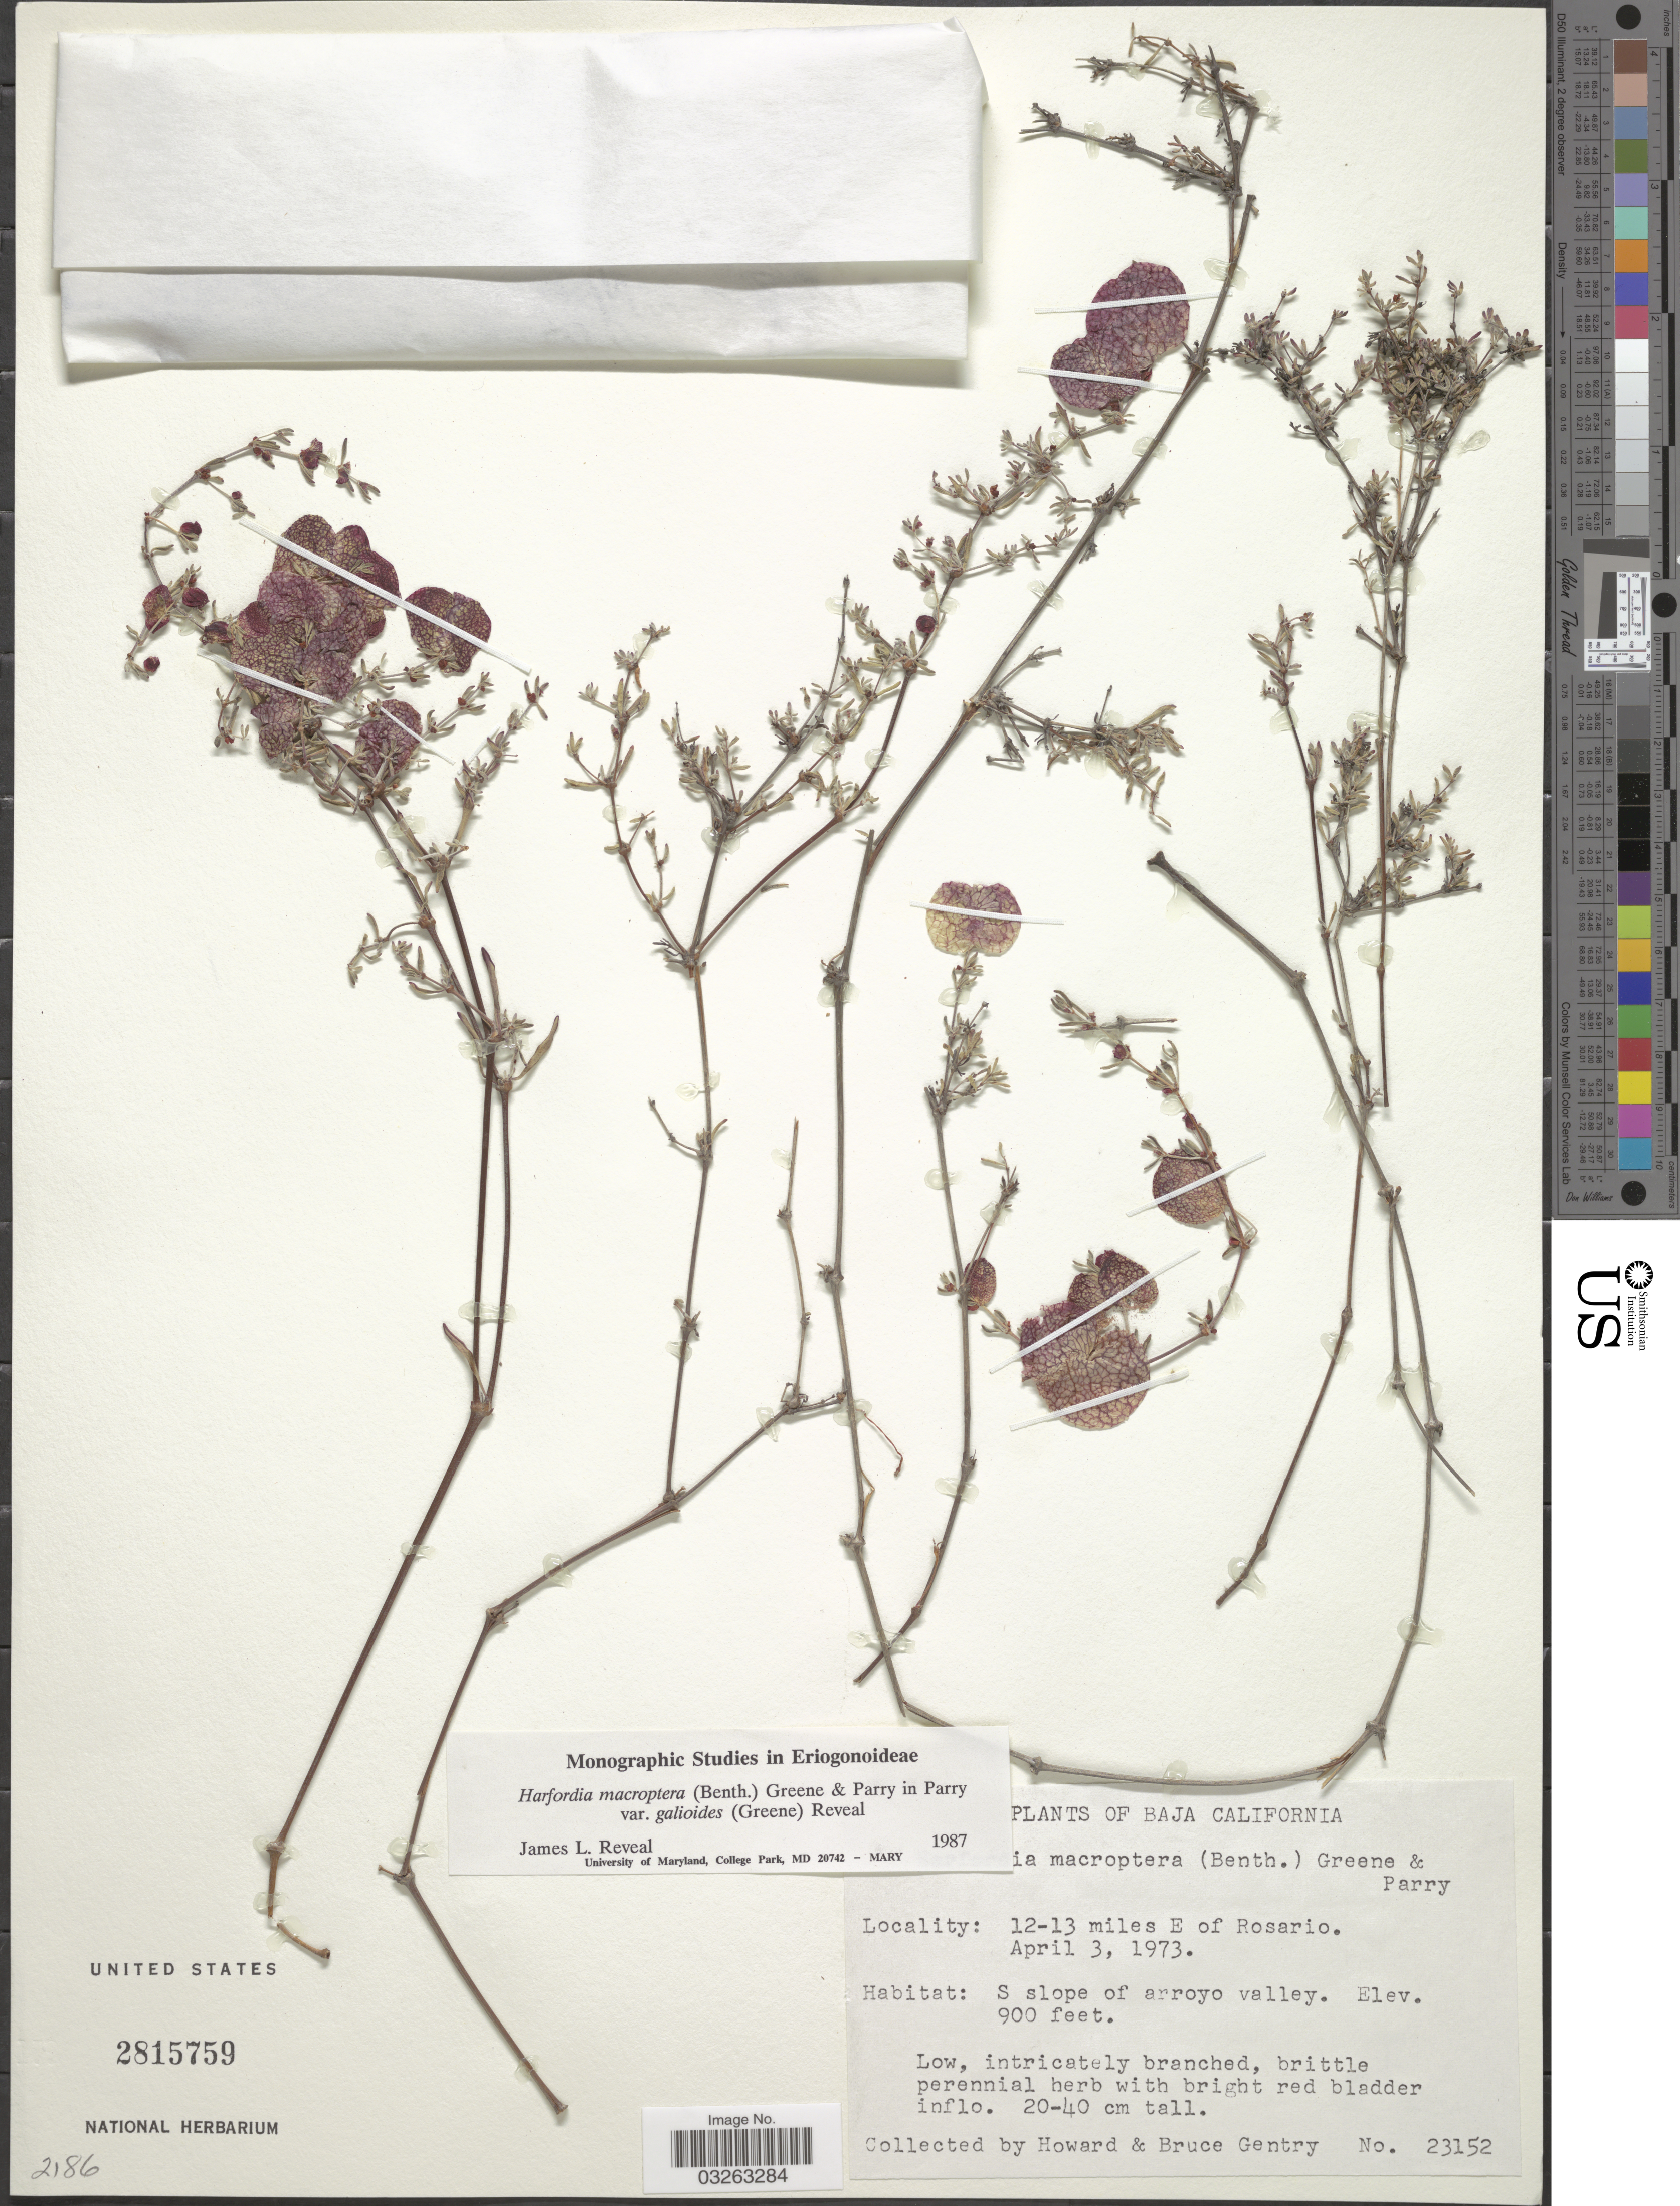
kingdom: Plantae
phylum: Tracheophyta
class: Magnoliopsida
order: Caryophyllales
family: Polygonaceae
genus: Harfordia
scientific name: Harfordia macroptera var. galioides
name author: (Greene) Reveal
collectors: H. S. Gentry & B. Gentry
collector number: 23152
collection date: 1973-04-03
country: Mexico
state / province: Baja California Norte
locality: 12-13 miles E of Rosario. S slope of arroyo valley.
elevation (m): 274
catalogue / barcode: US 2815759